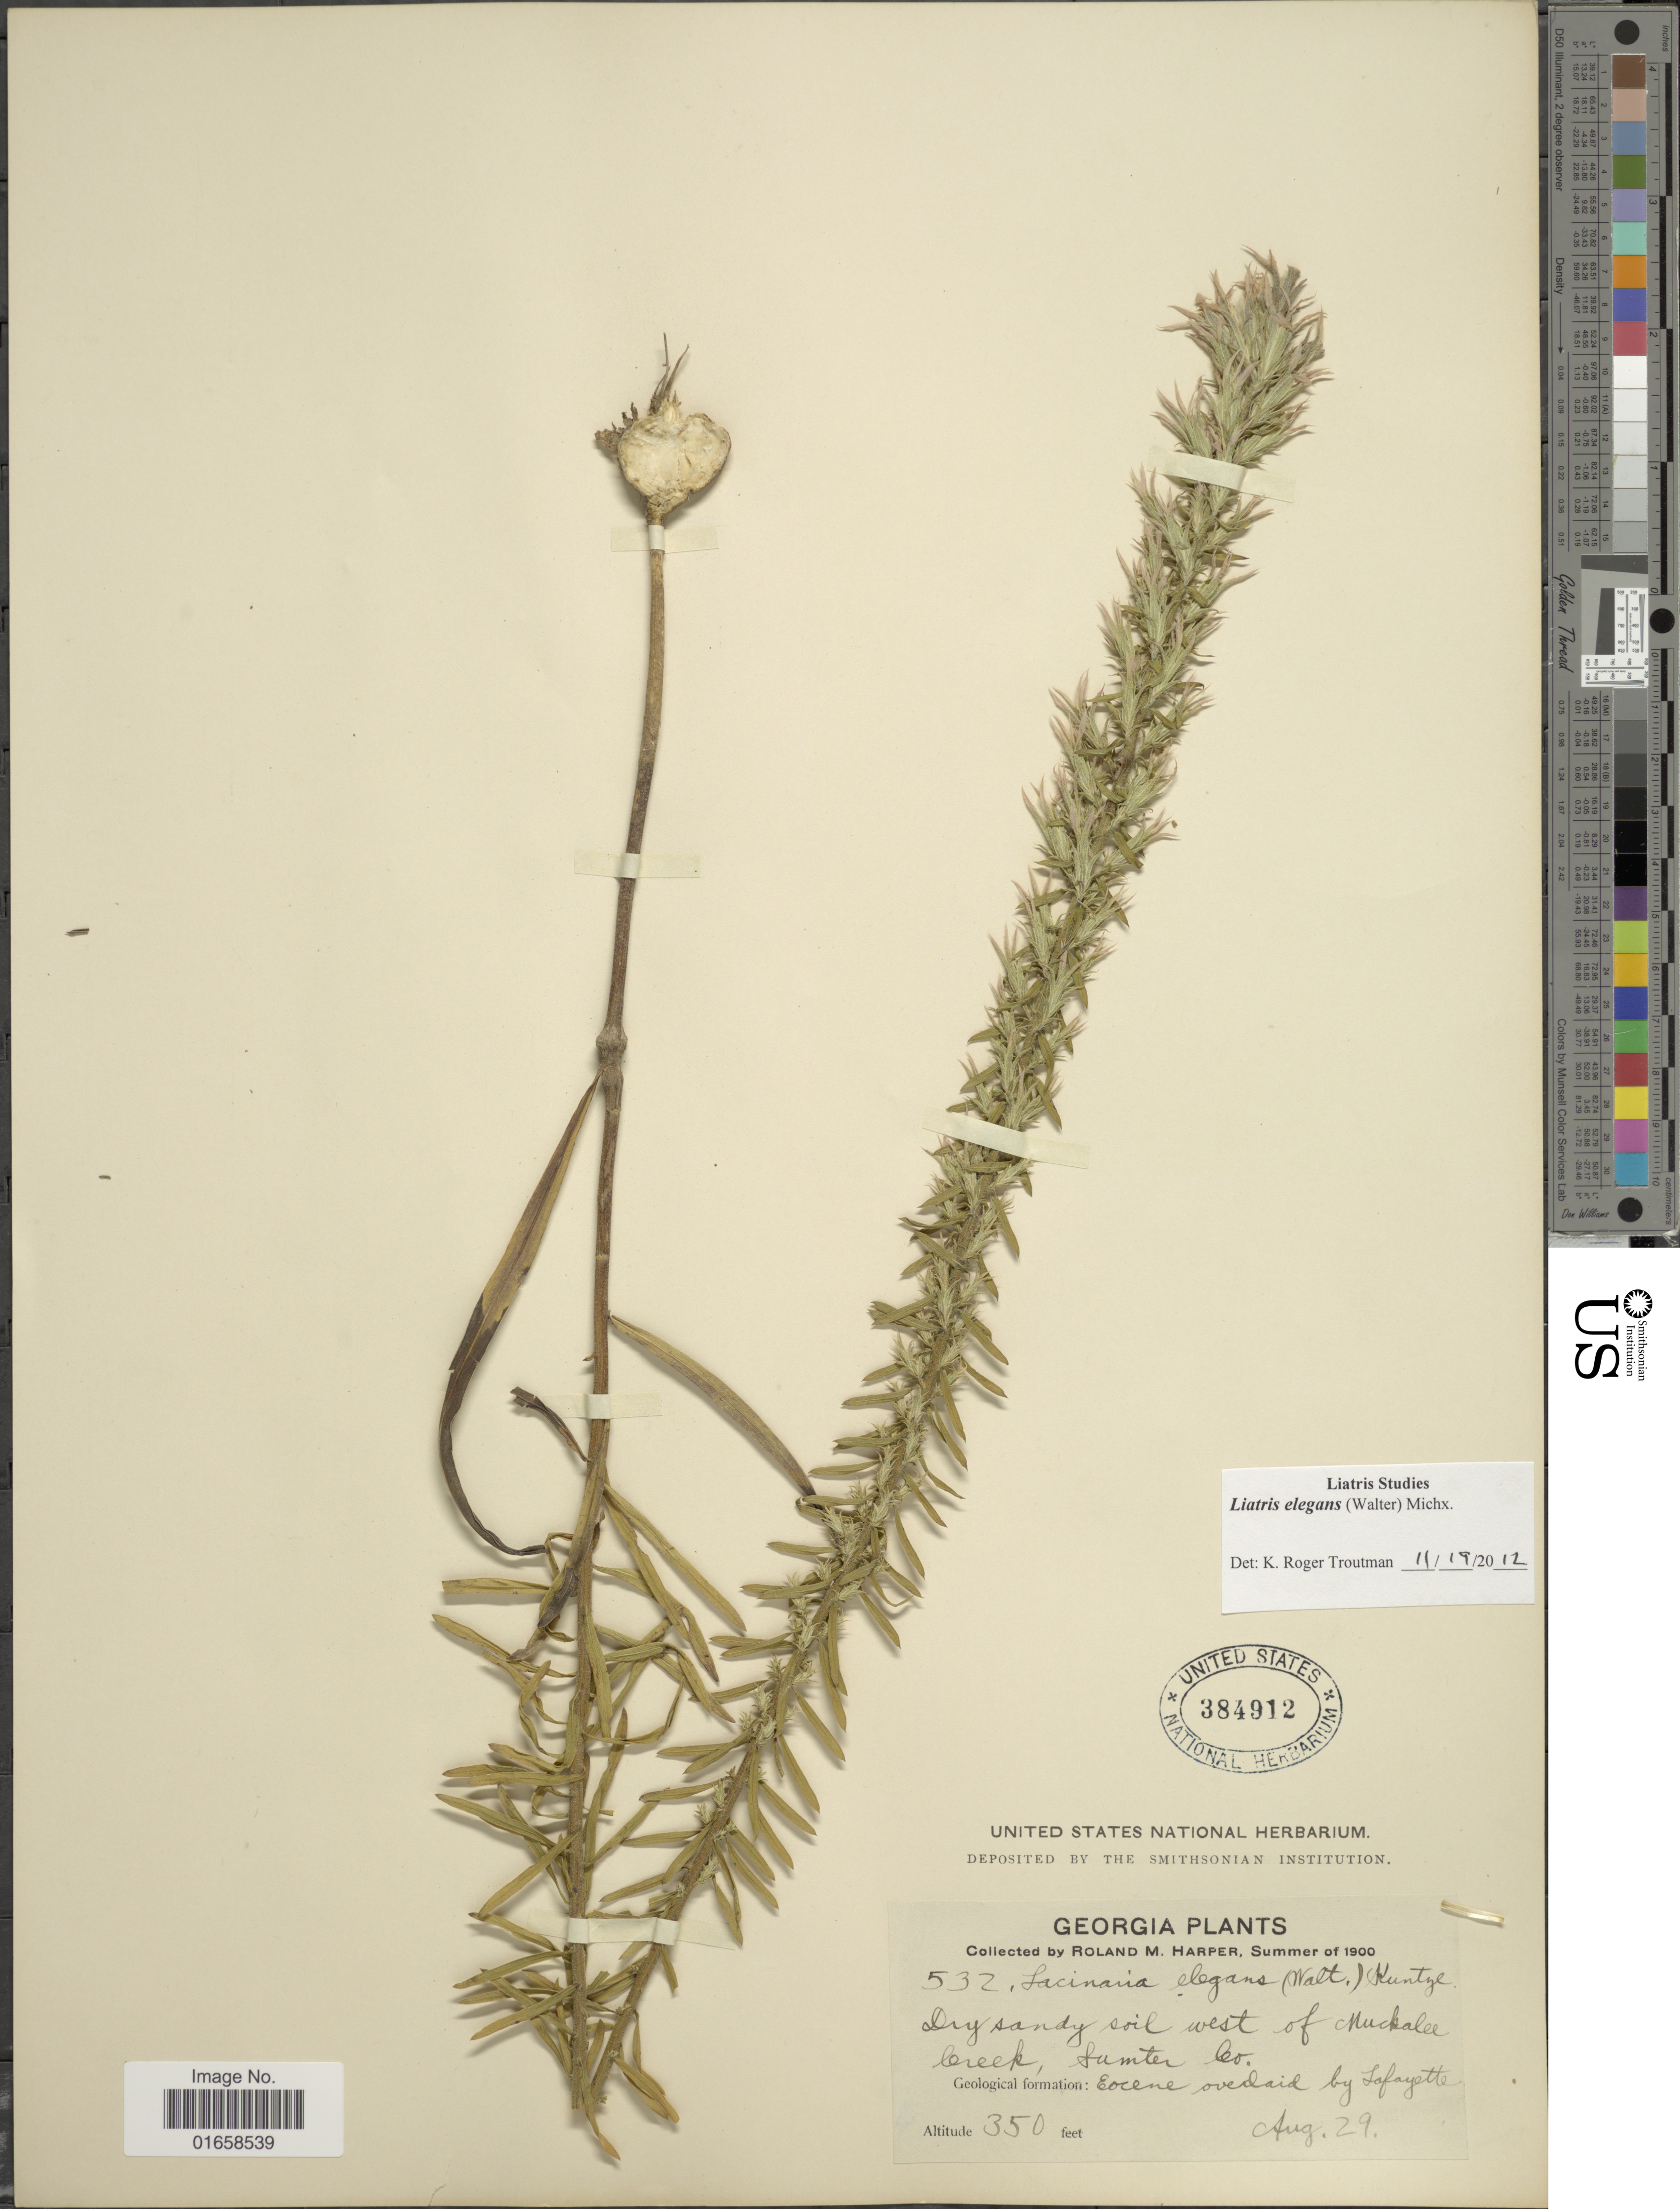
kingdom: Plantae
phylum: Tracheophyta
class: Magnoliopsida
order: Asterales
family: Asteraceae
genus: Liatris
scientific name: Liatris elegans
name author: (Walter) Michx.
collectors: R. M. Harper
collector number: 532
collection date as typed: Transcribed d/m/y: /8/29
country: United States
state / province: Georgia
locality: Dry sandy soil west of Muckalee creek, Sumter Co.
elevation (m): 107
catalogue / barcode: US 384912